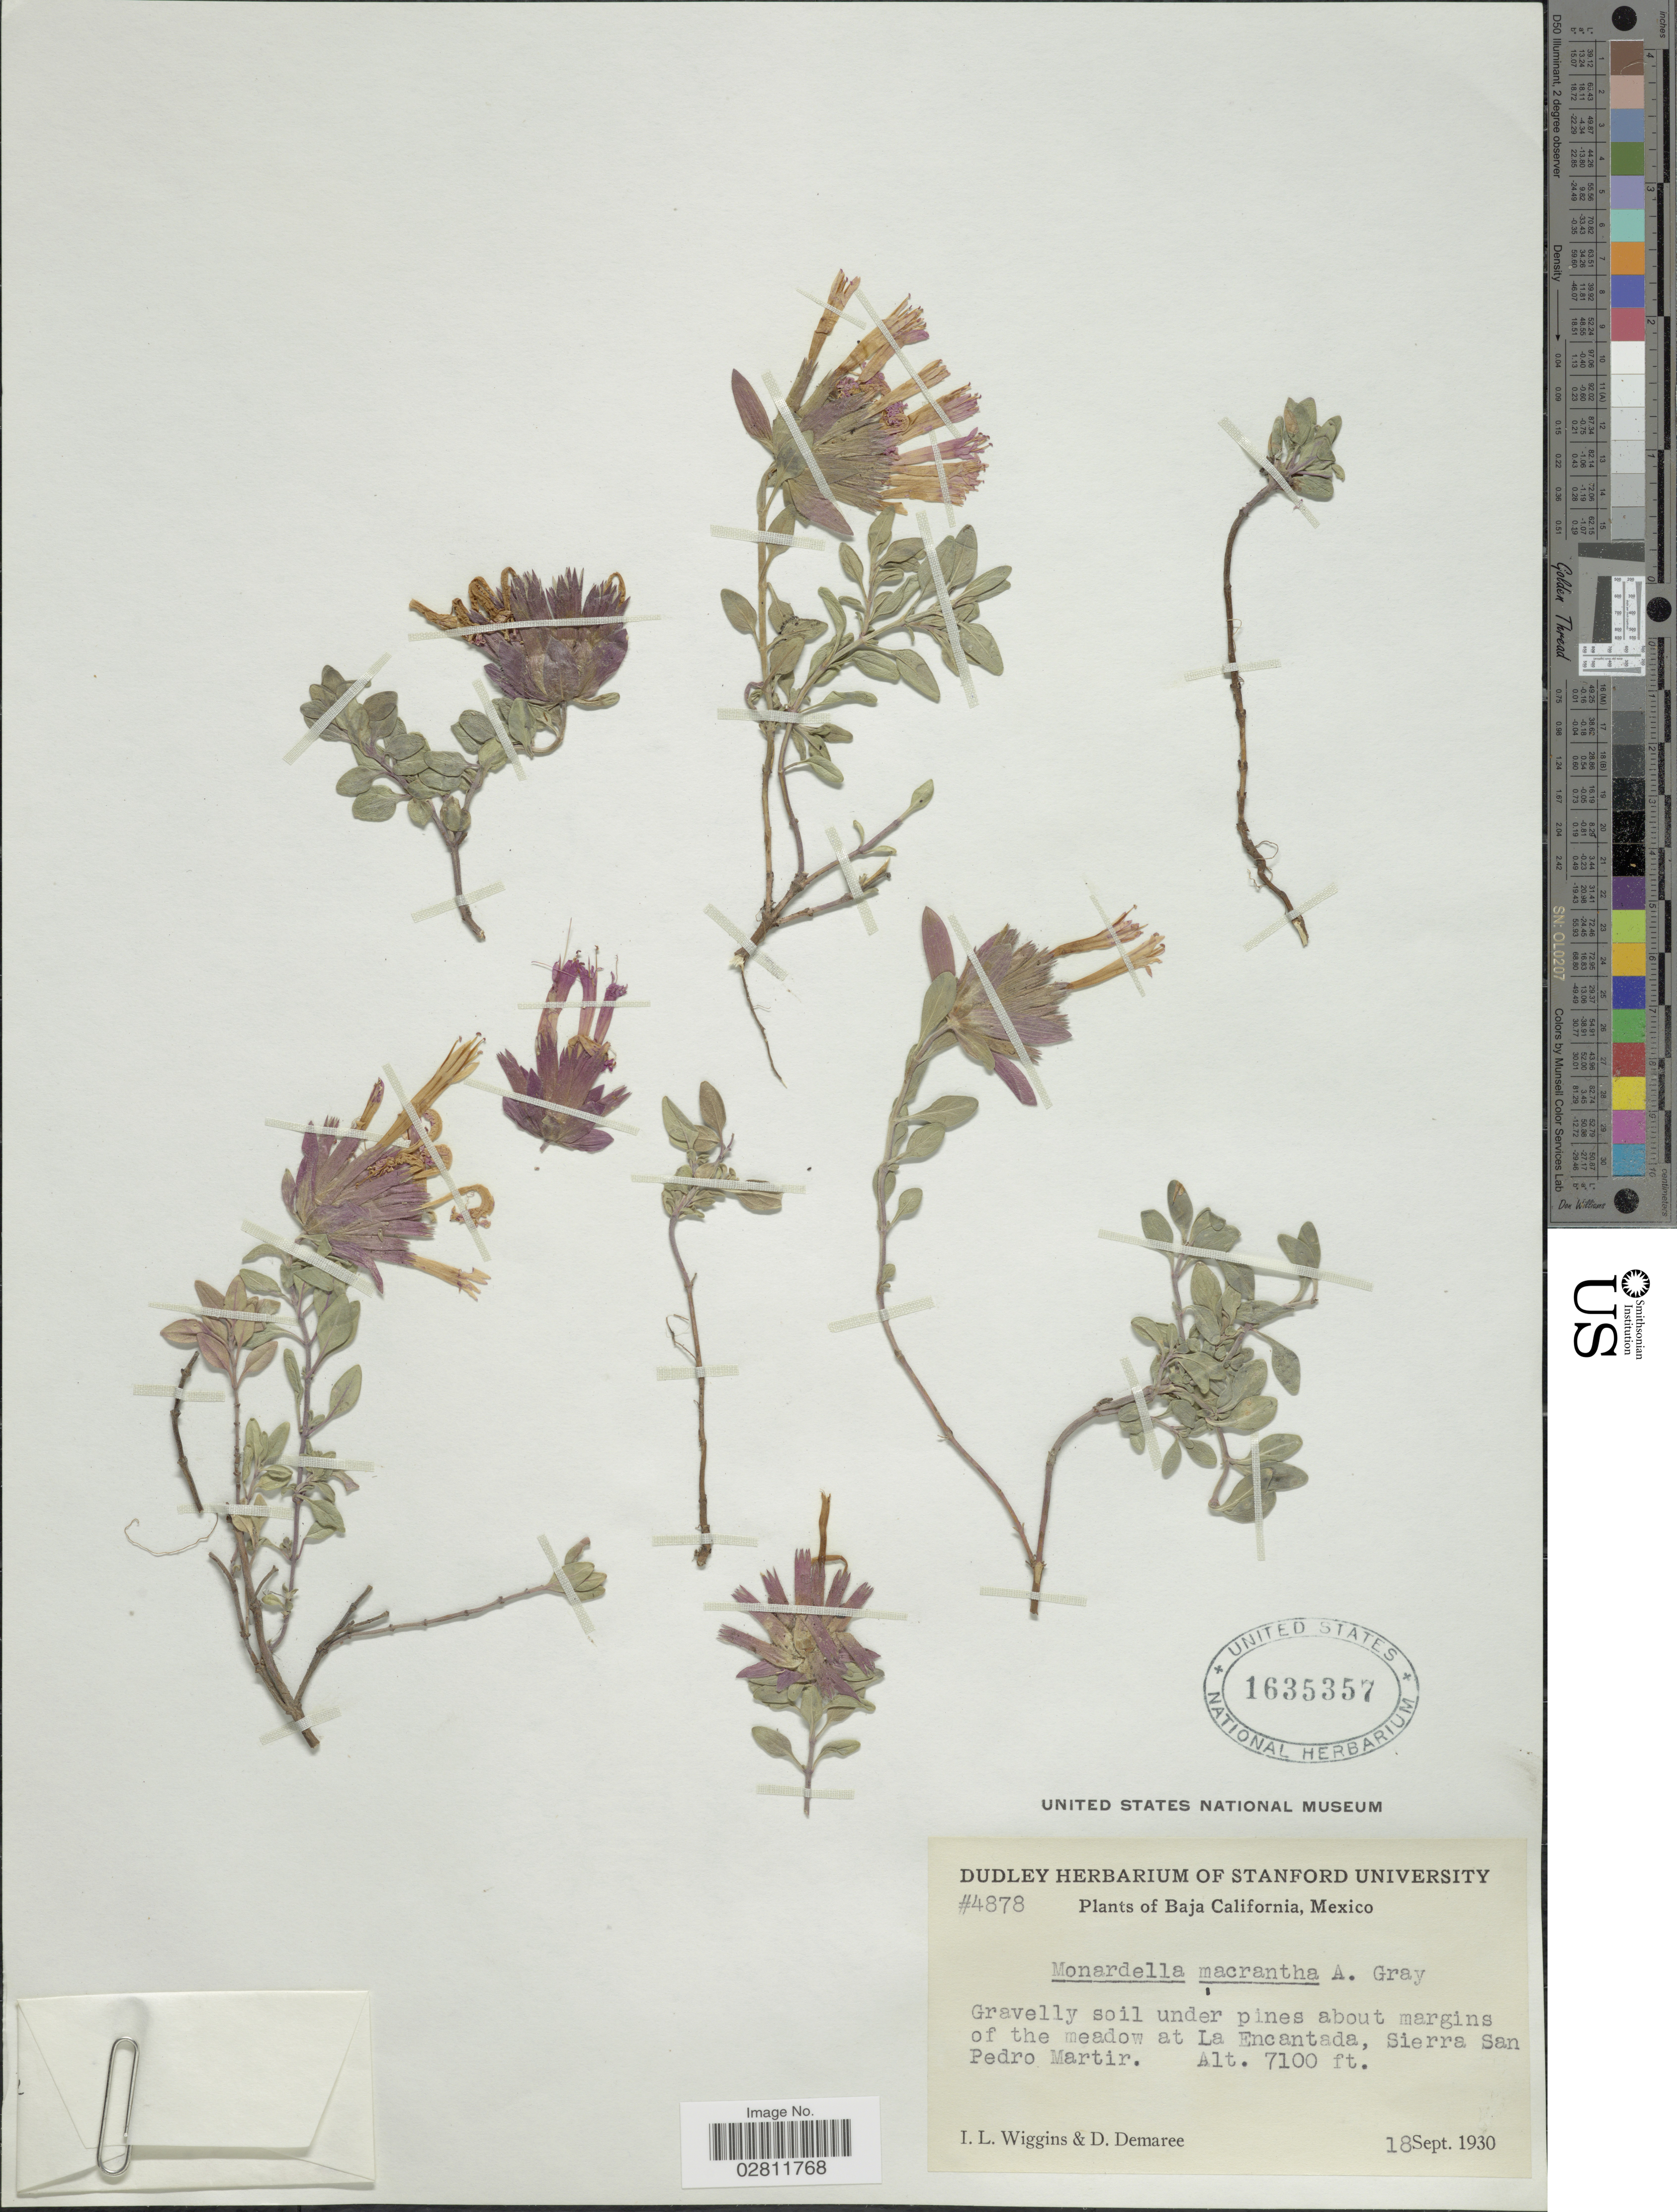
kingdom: Plantae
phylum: Tracheophyta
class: Magnoliopsida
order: Lamiales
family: Lamiaceae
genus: Monardella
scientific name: Monardella macrantha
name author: A. Gray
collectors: I. L. Wiggins & D. Demaree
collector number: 4878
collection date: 1930-09-18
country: Mexico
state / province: Baja California Norte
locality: Gravelly soil under pines about margins of the meadow at La Encantada, Sierra San Pedro Martir.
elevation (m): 2164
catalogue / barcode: US 1635357